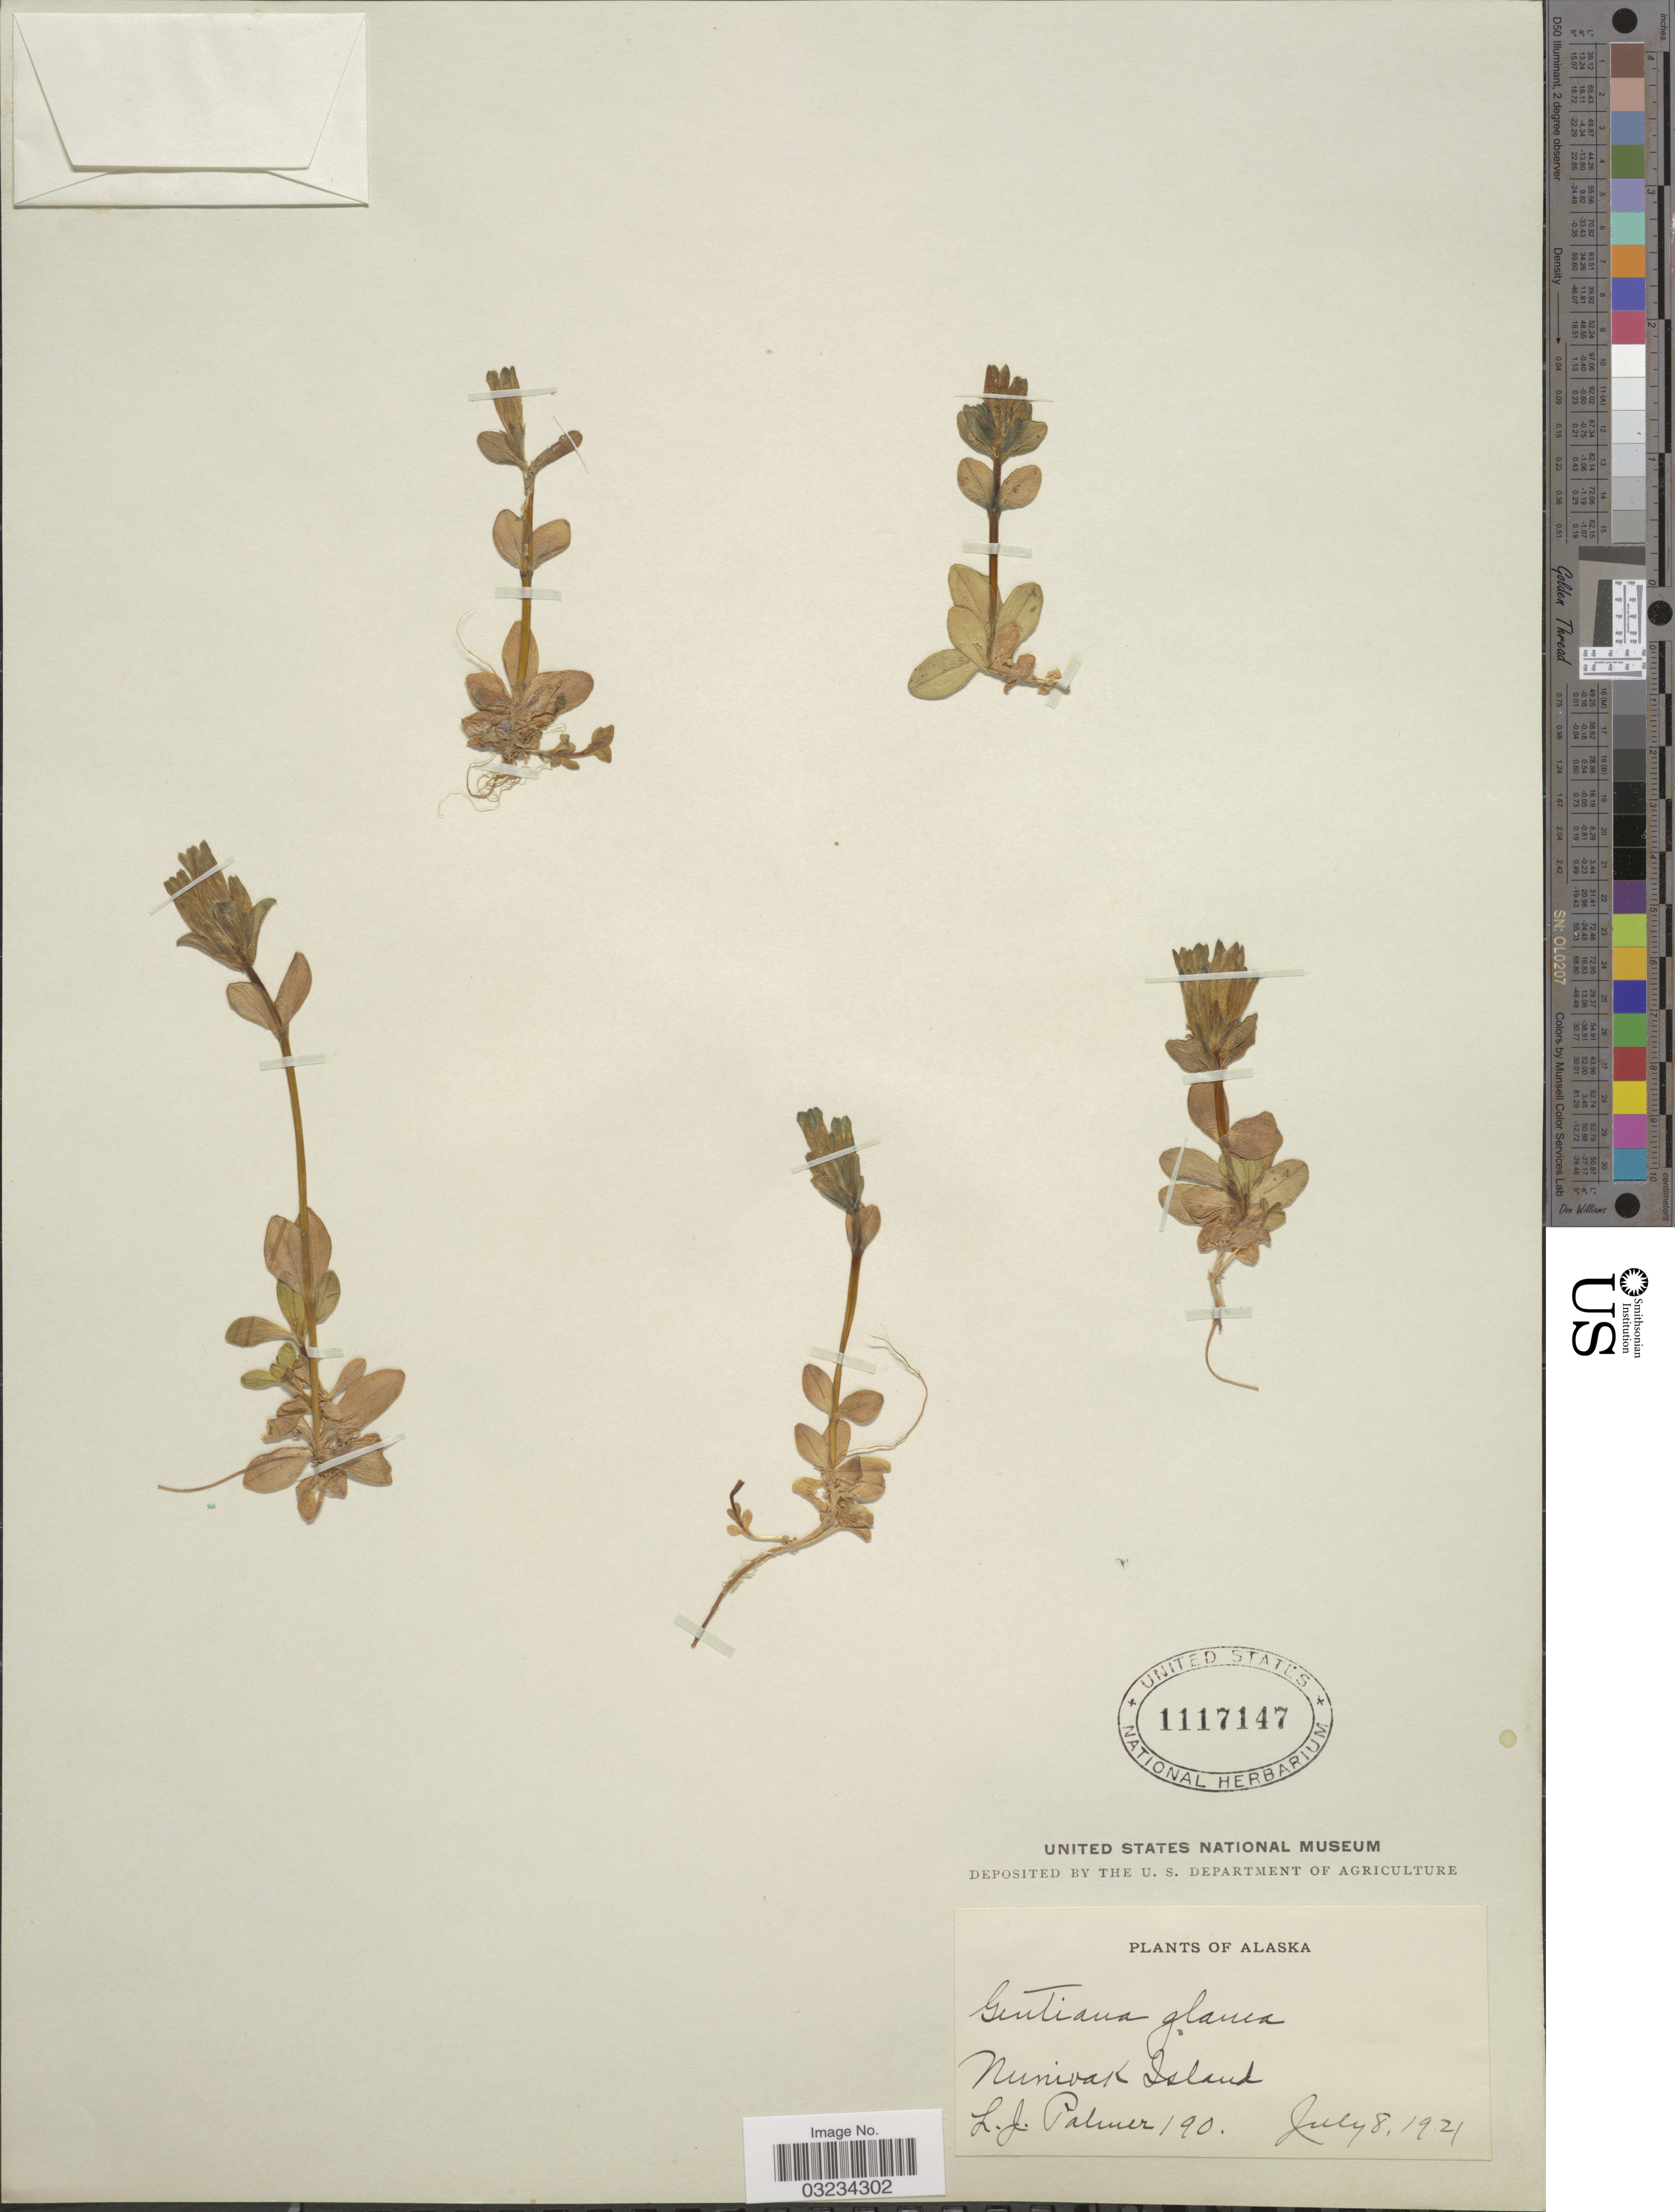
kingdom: Plantae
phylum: Tracheophyta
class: Magnoliopsida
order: Gentianales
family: Gentianaceae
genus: Gentiana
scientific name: Gentiana glauca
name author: Pall.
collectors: L. J. Palmer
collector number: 190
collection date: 1921-07-08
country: United States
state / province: Alaska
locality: Nunivak Island.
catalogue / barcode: US 1117147